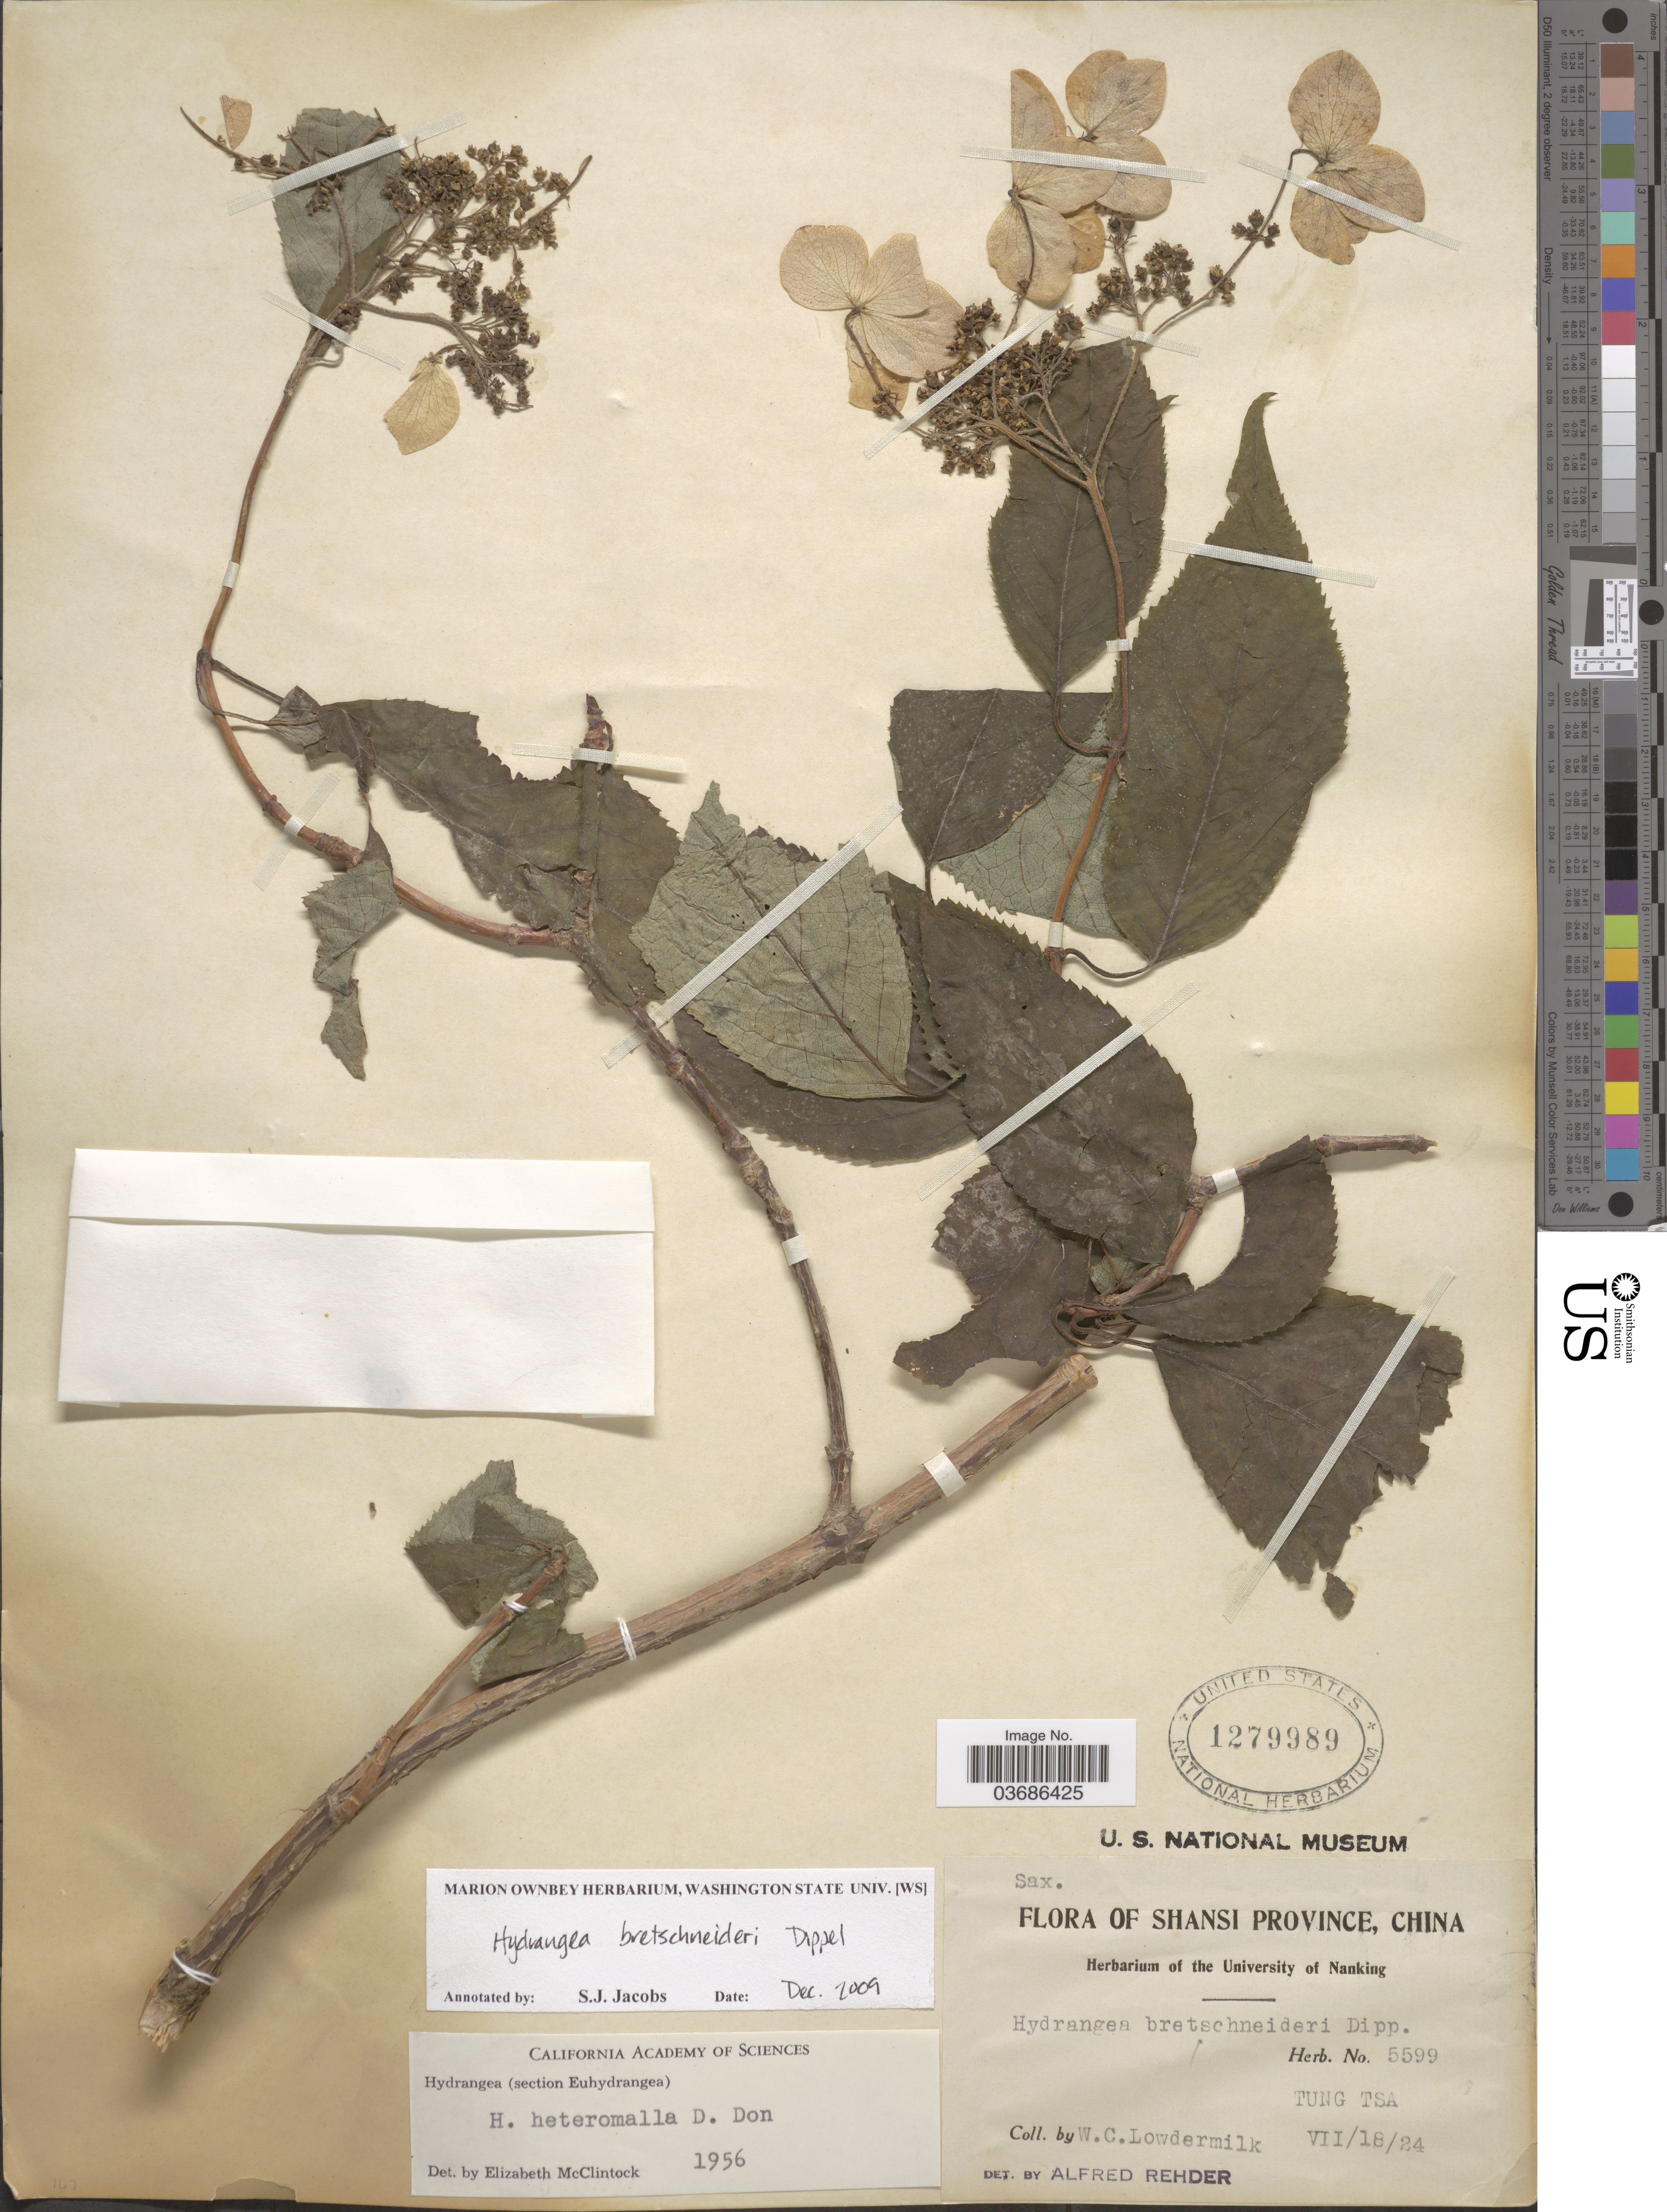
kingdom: Plantae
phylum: Tracheophyta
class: Magnoliopsida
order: Cornales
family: Hydrangeaceae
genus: Hydrangea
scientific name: Hydrangea bretschneideri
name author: Dippel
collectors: W. Lowdermilk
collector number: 5599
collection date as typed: Transcribed d/m/y: 18/7/24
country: China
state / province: Shanxi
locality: Shansi Province. Tung Tsa.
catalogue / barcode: US 1279989